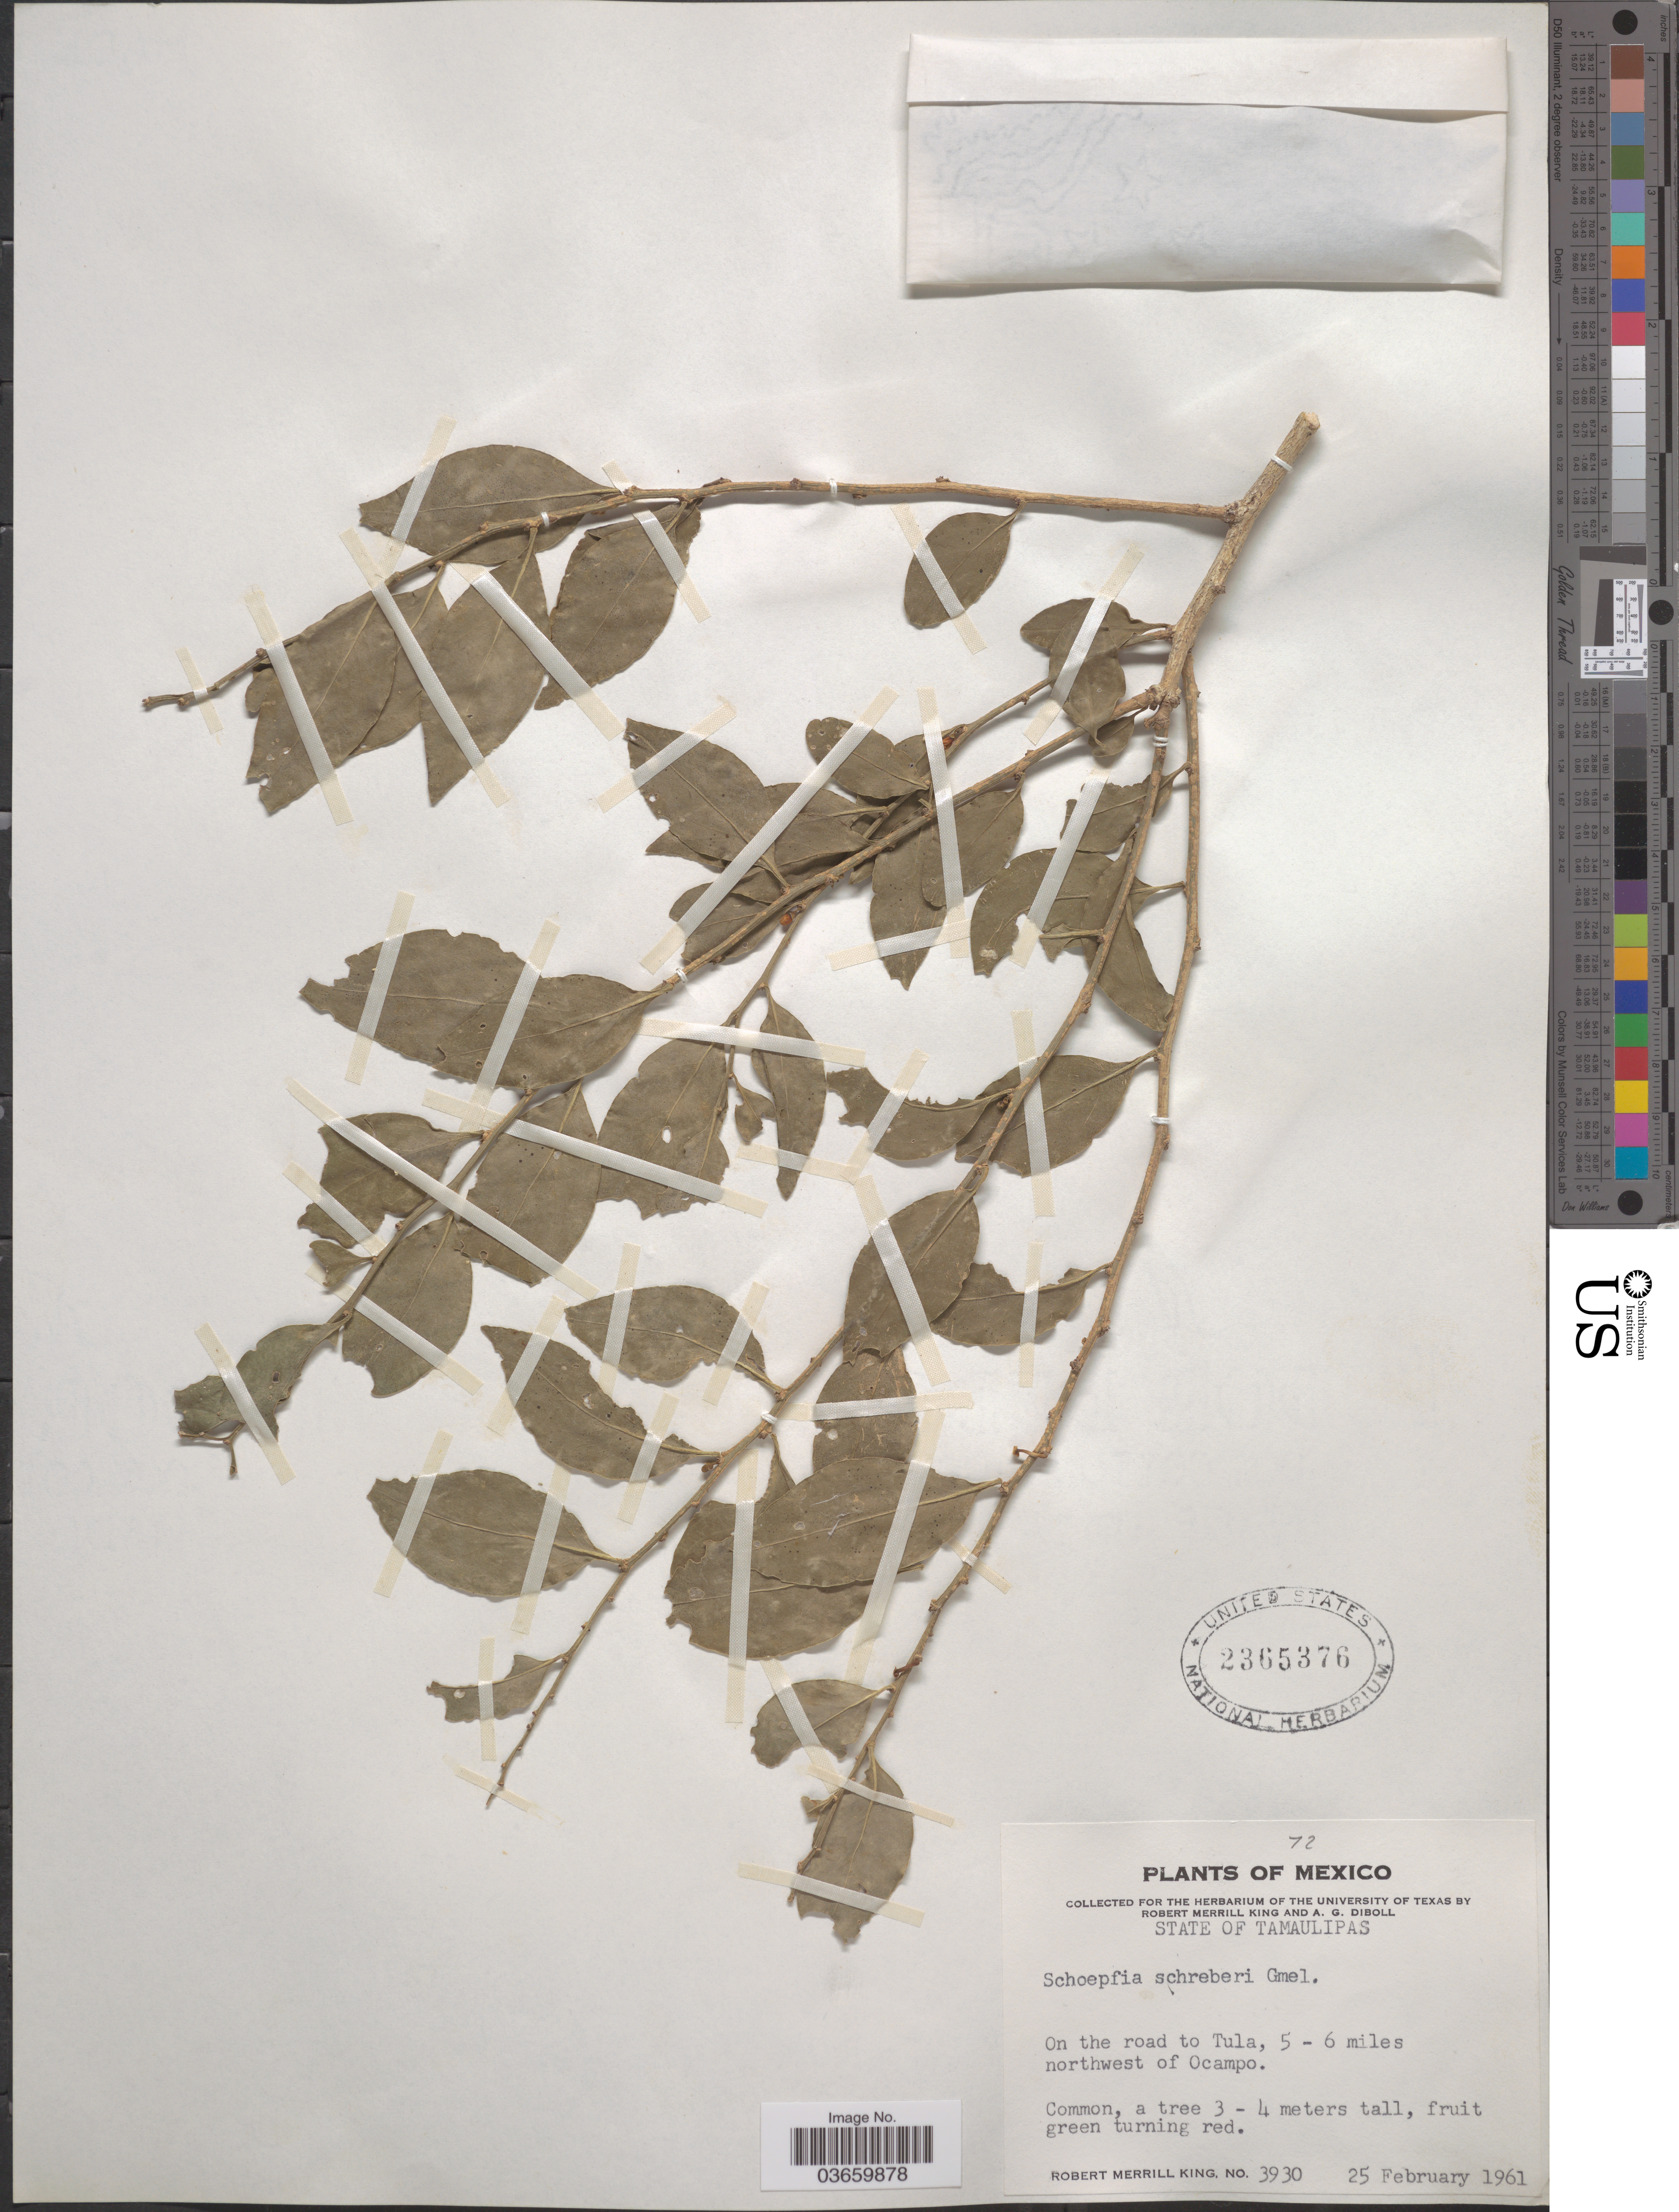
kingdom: Plantae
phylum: Tracheophyta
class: Magnoliopsida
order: Santalales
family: Schoepfiaceae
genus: Schoepfia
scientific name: Schoepfia schreberi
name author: J.F. Gmel.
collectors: R. M. King & A. Diboll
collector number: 3930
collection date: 1961-02-25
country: Mexico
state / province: Tamaulipas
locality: On the road to Tula, 5-6 miles northwest of Ocampo.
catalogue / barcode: US 2365376